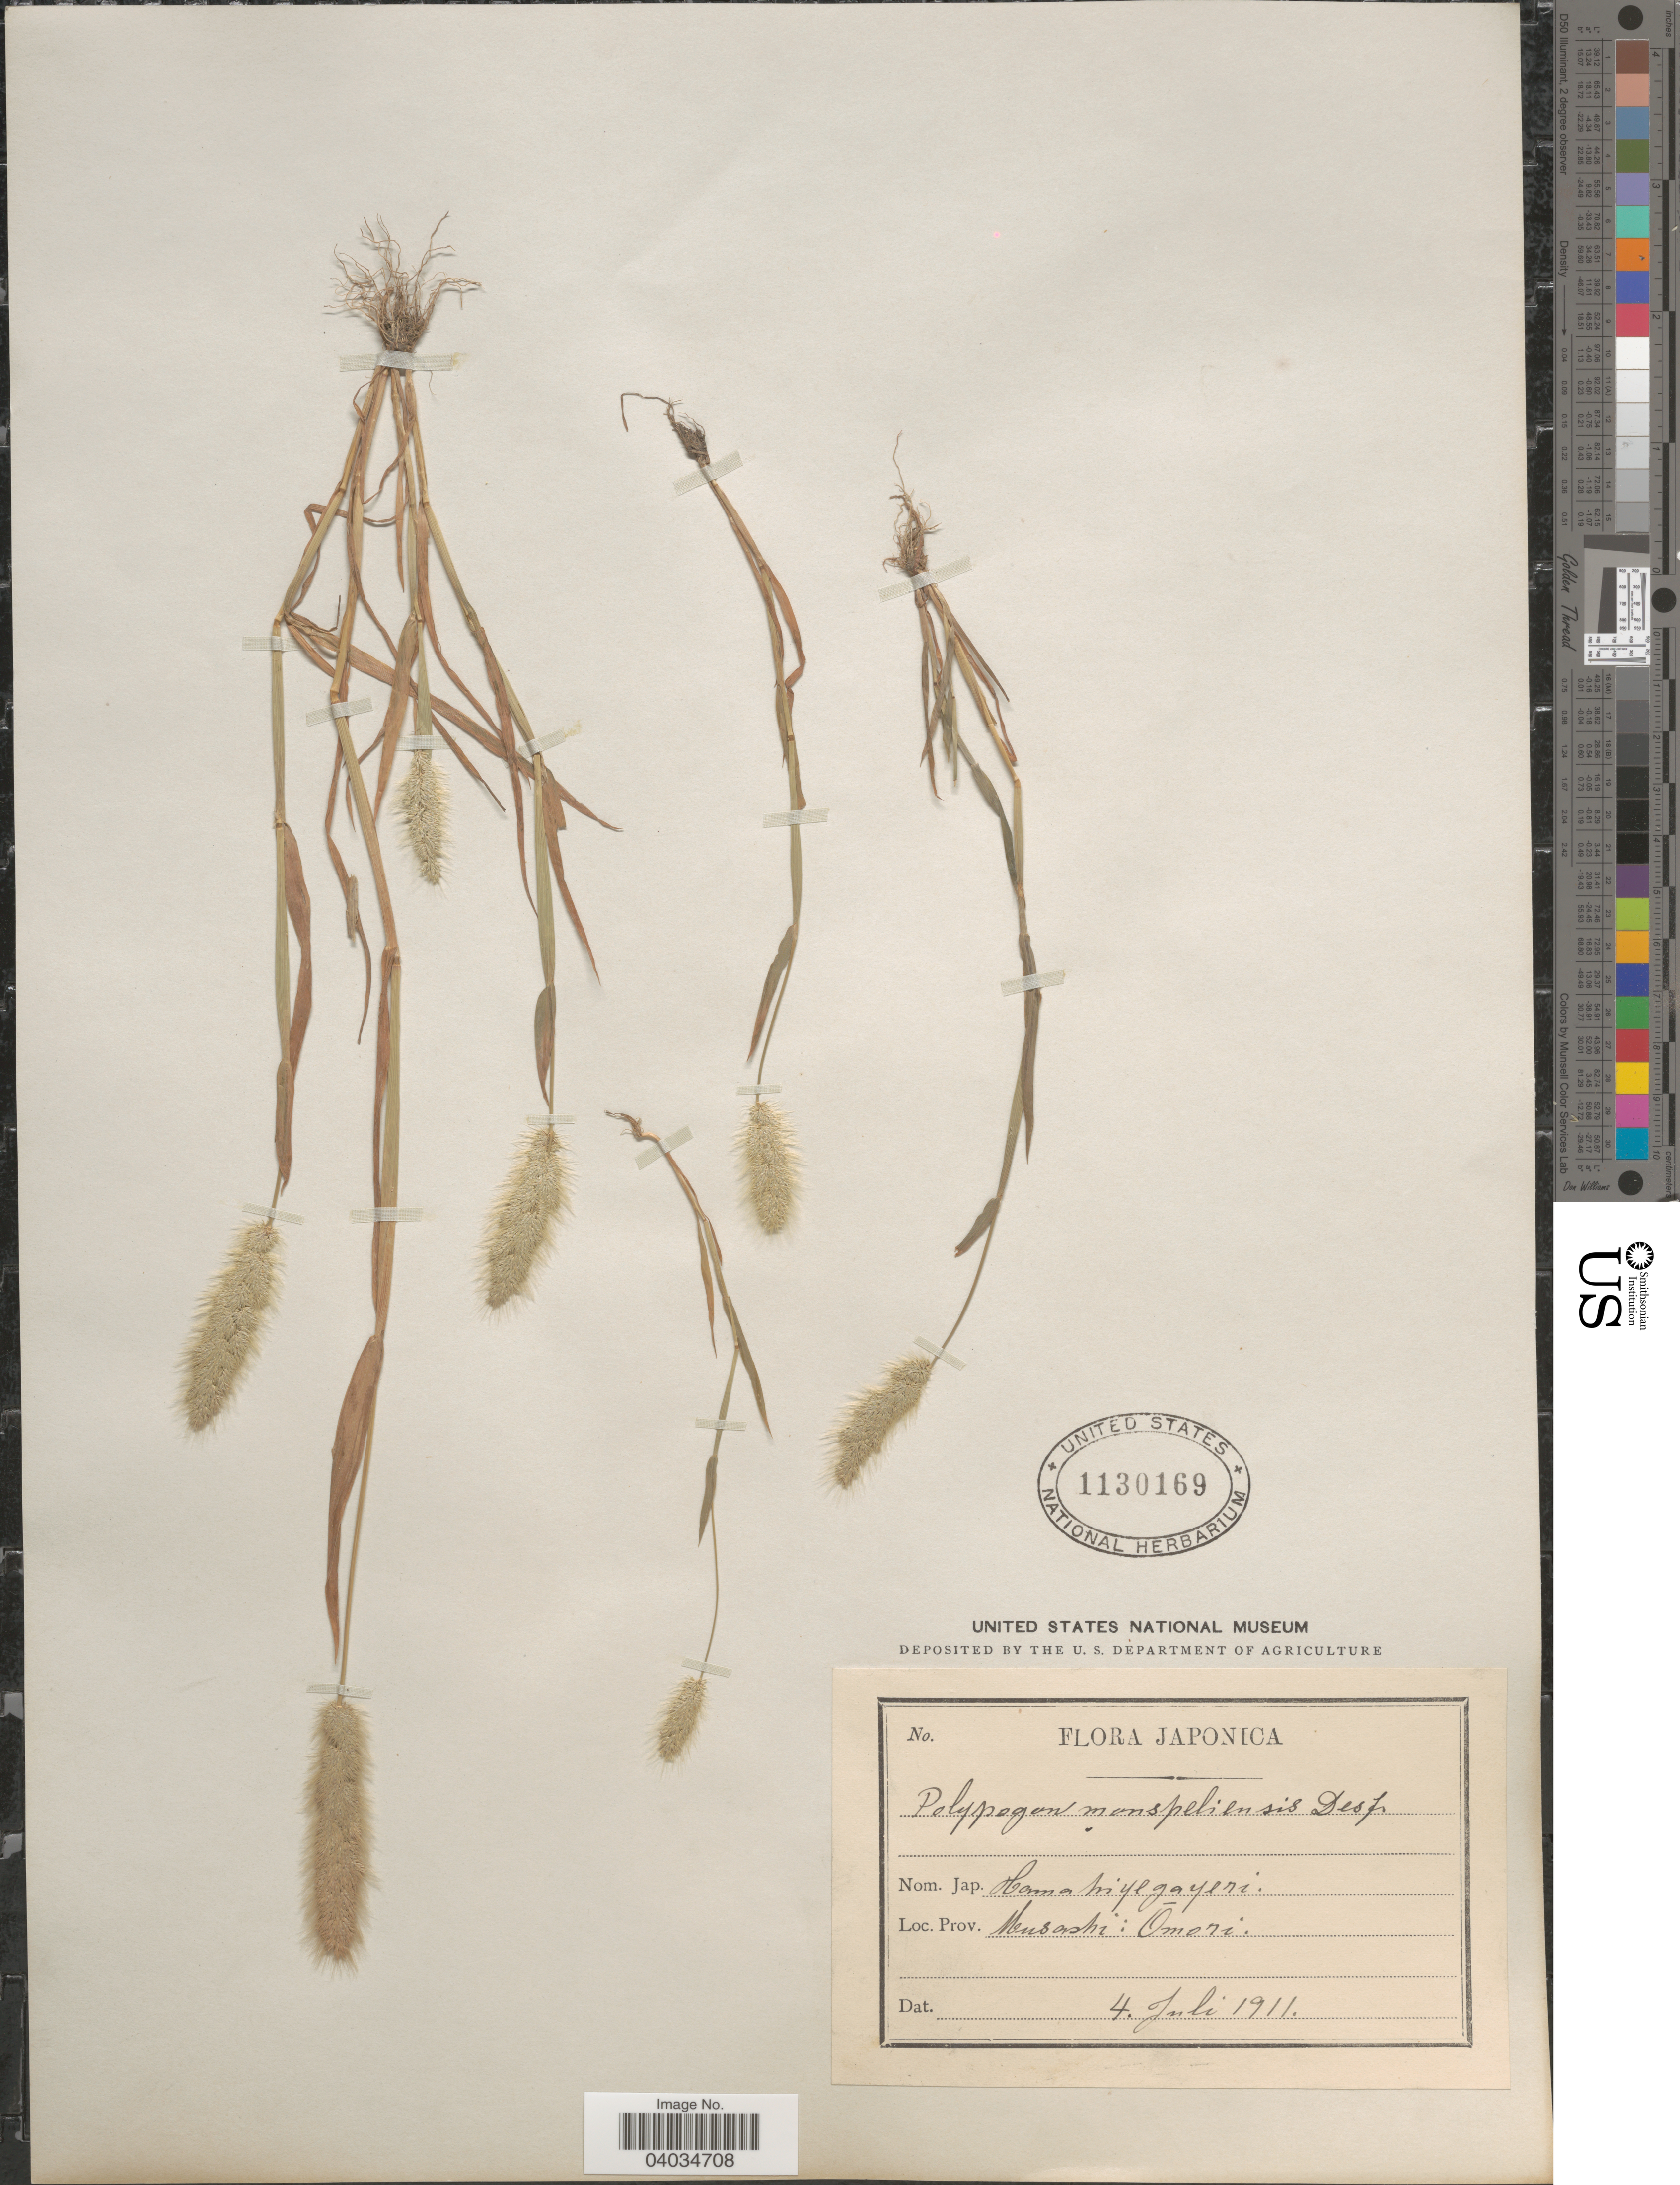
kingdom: Plantae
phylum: Tracheophyta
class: Liliopsida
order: Poales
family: Poaceae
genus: Polypogon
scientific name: Polypogon monspeliensis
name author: (L.) Desf.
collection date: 1911-07-04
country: Japan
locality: Prov. Musashi: Ōmori.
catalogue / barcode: US 1130169